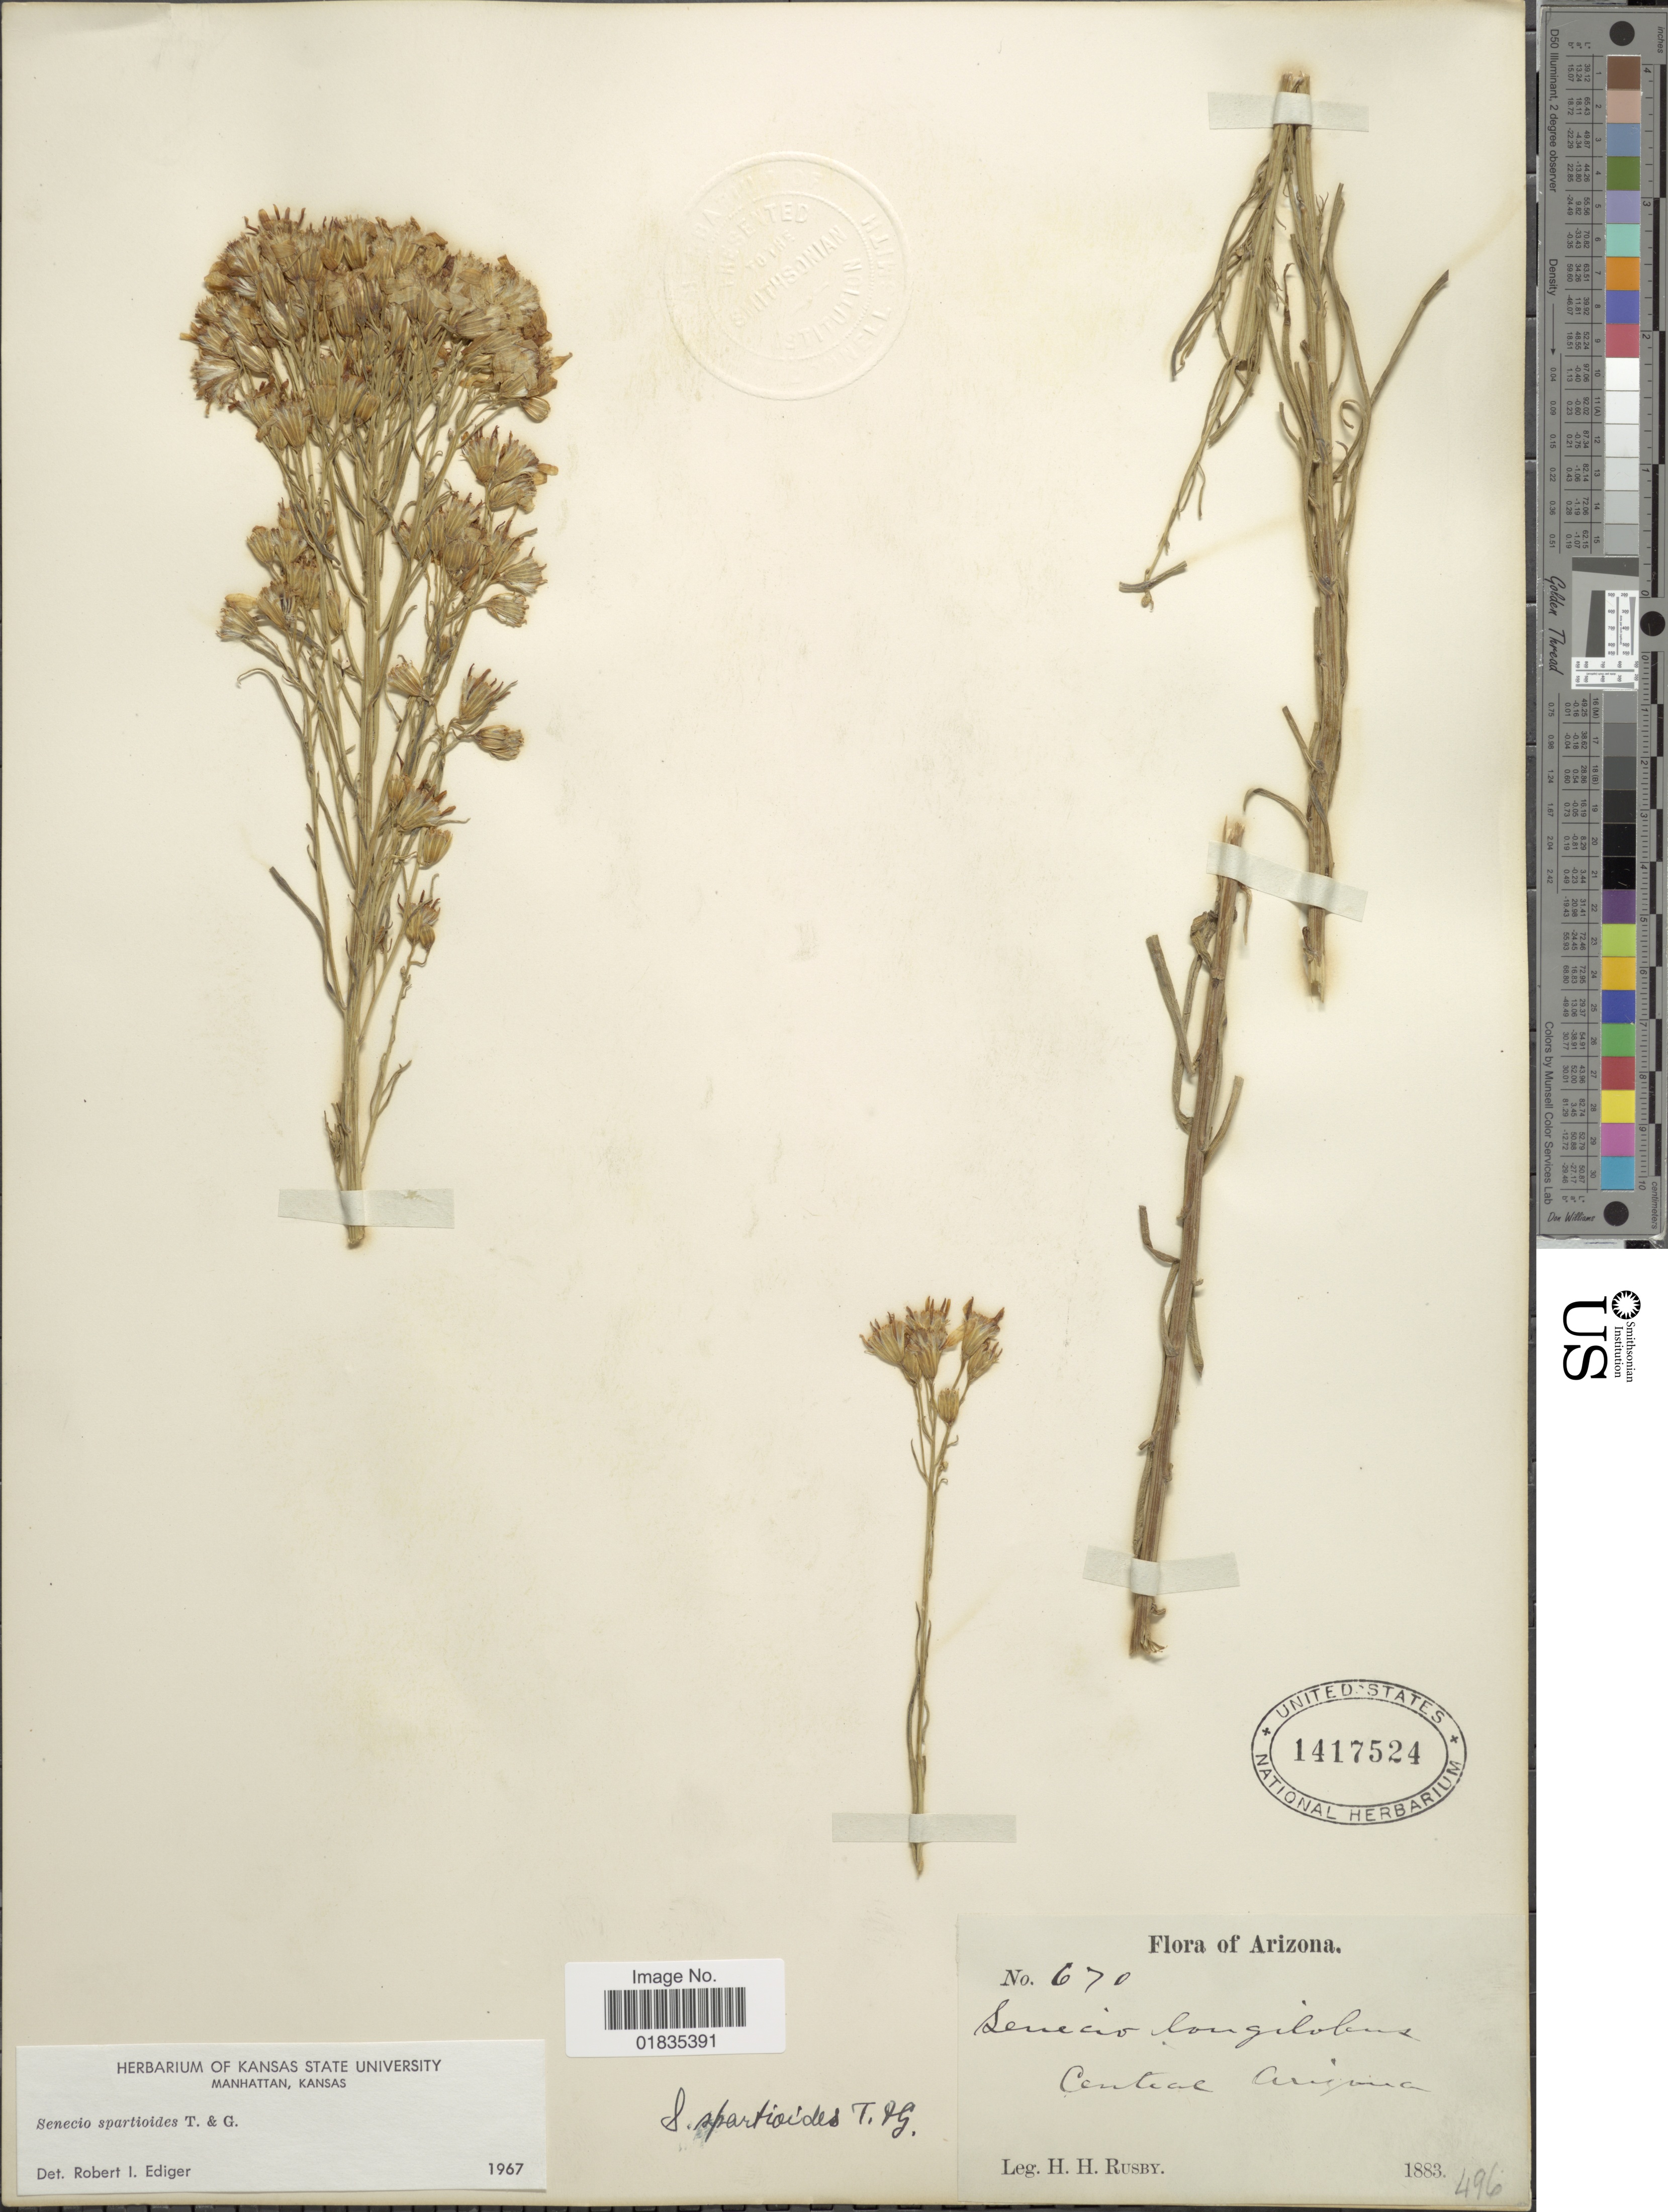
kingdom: Plantae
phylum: Tracheophyta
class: Magnoliopsida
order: Asterales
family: Asteraceae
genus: Senecio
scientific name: Senecio spartioides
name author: Torr. & A. Gray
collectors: H. H. Rusby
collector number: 670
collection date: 1883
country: United States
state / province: Arizona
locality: Central Arizona.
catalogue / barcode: US 1417524